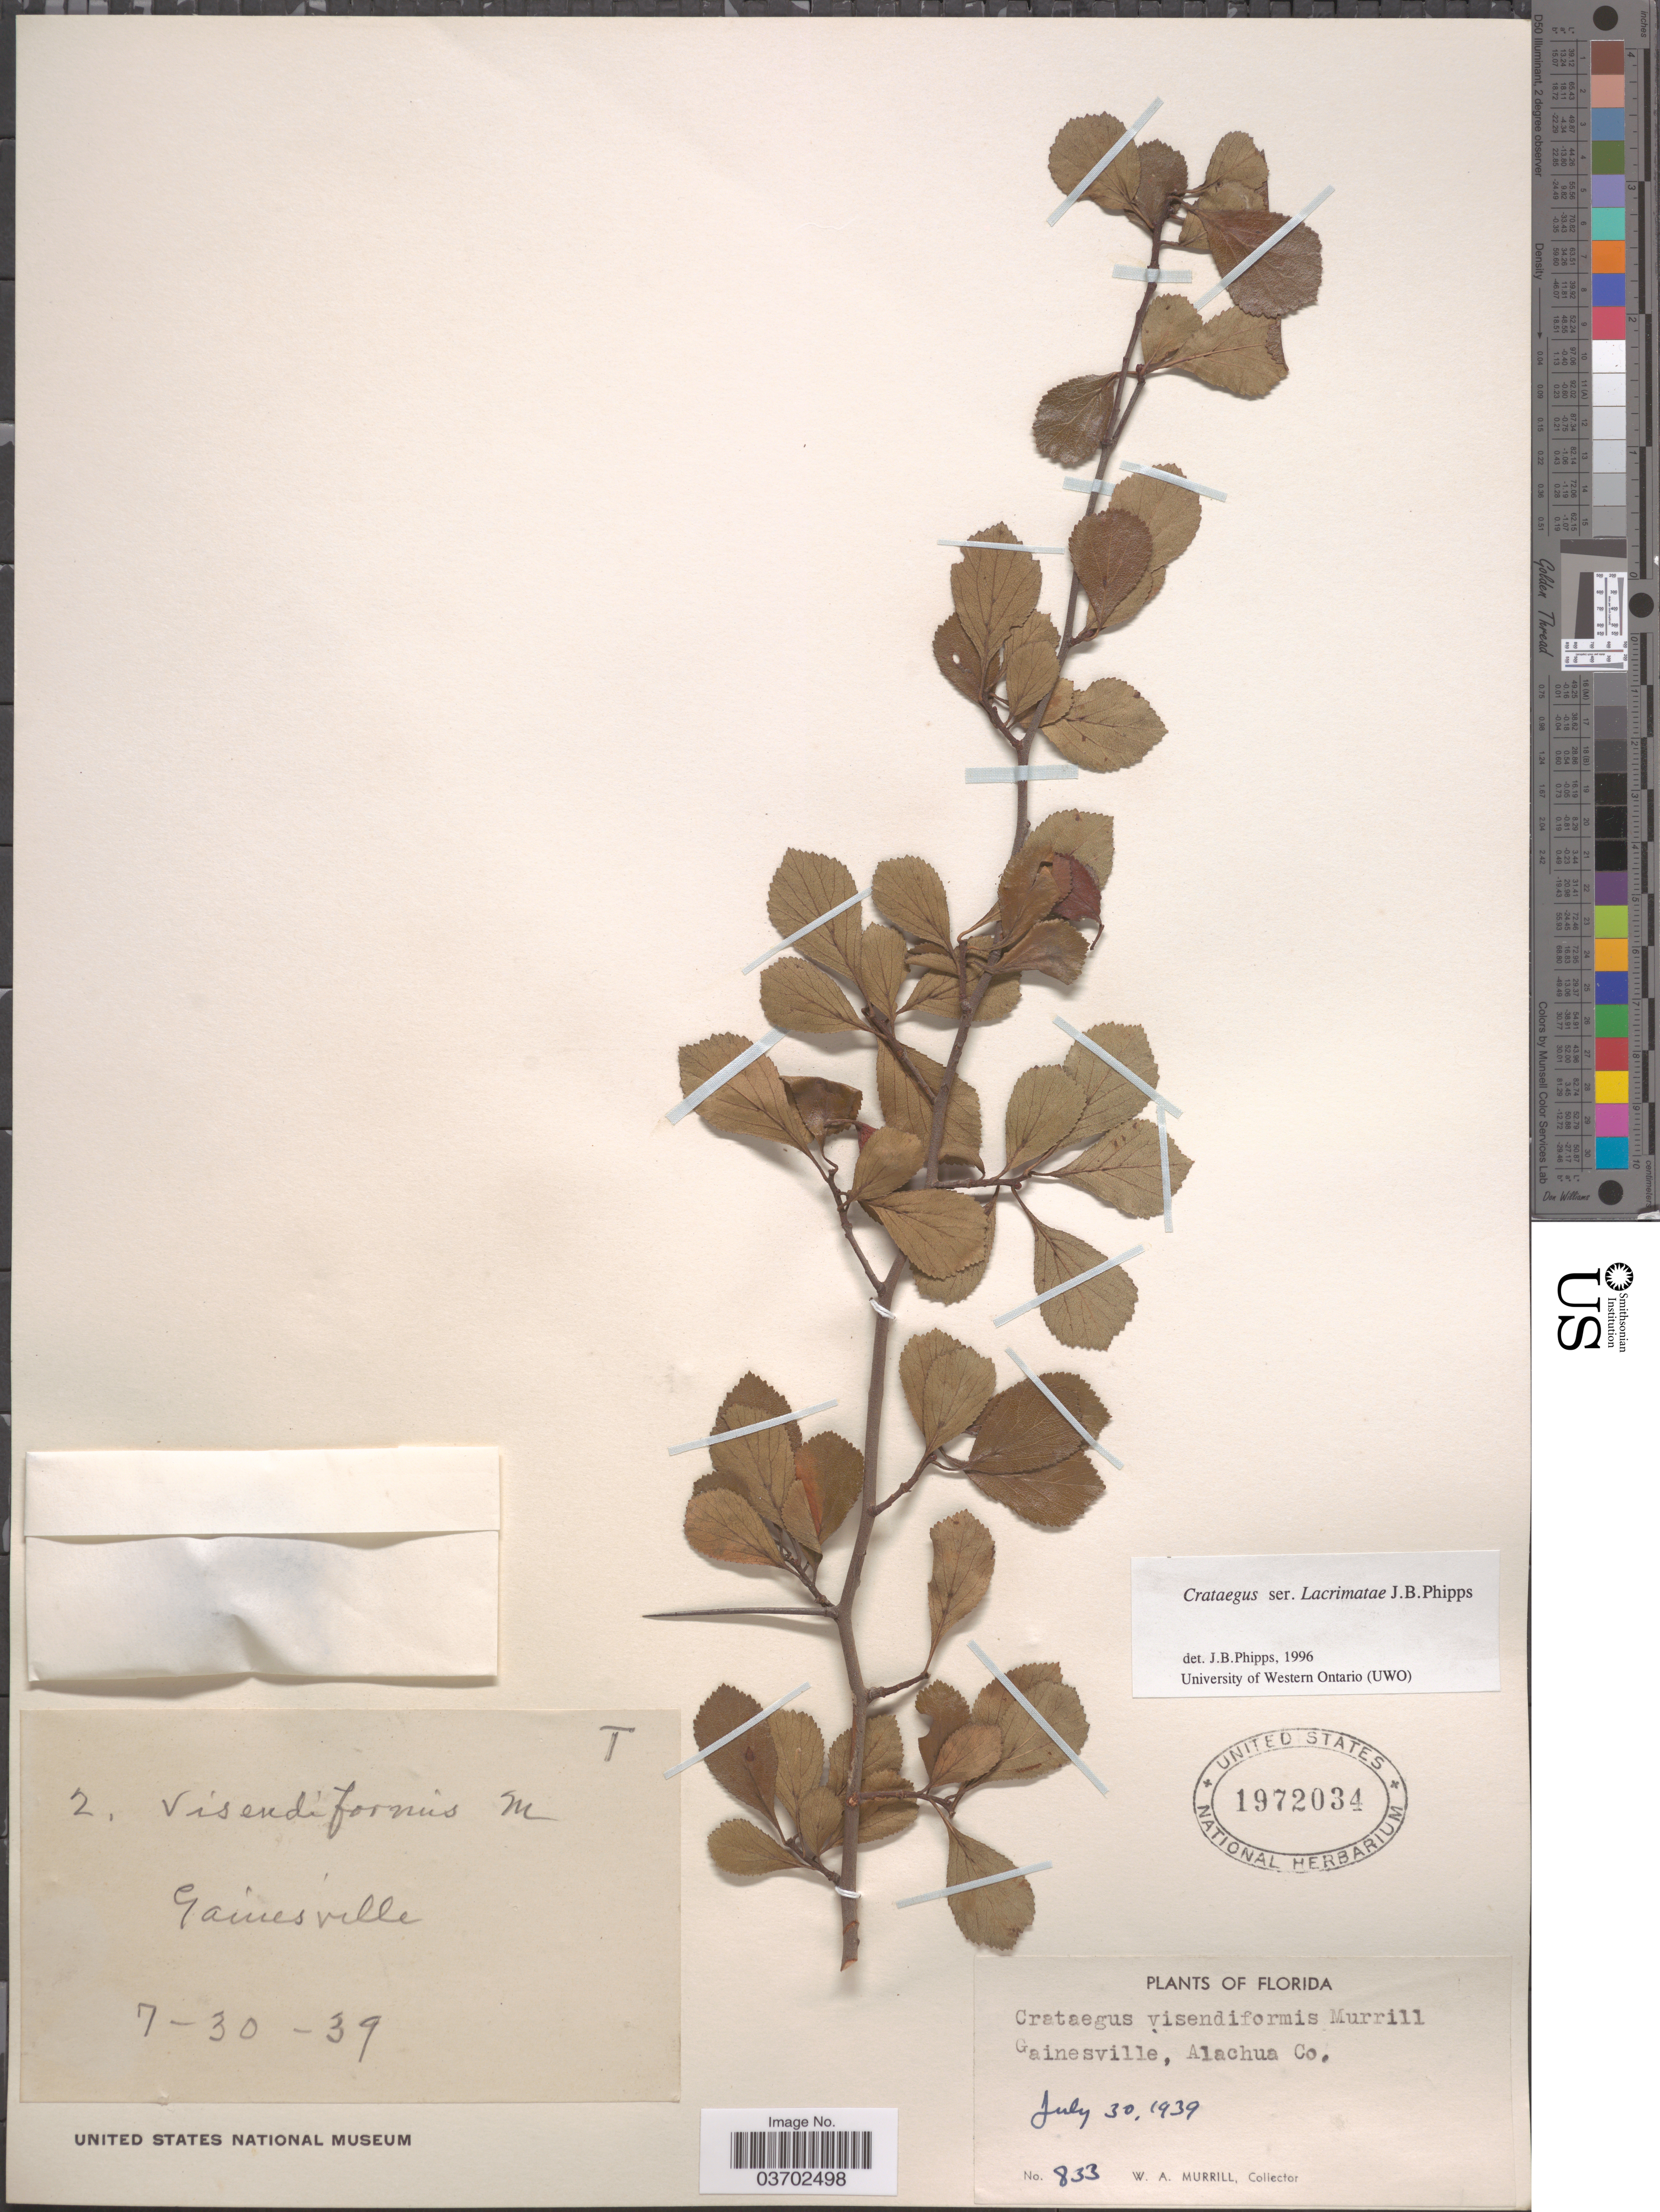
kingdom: Plantae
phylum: Tracheophyta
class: Magnoliopsida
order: Rosales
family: Rosaceae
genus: Crataegus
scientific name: Crataegus visendiformis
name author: Murrill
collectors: W. A. Murrill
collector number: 833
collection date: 1939-07-30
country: United States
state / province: Florida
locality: Gainesville, Alachua Co.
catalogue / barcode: US 1972034